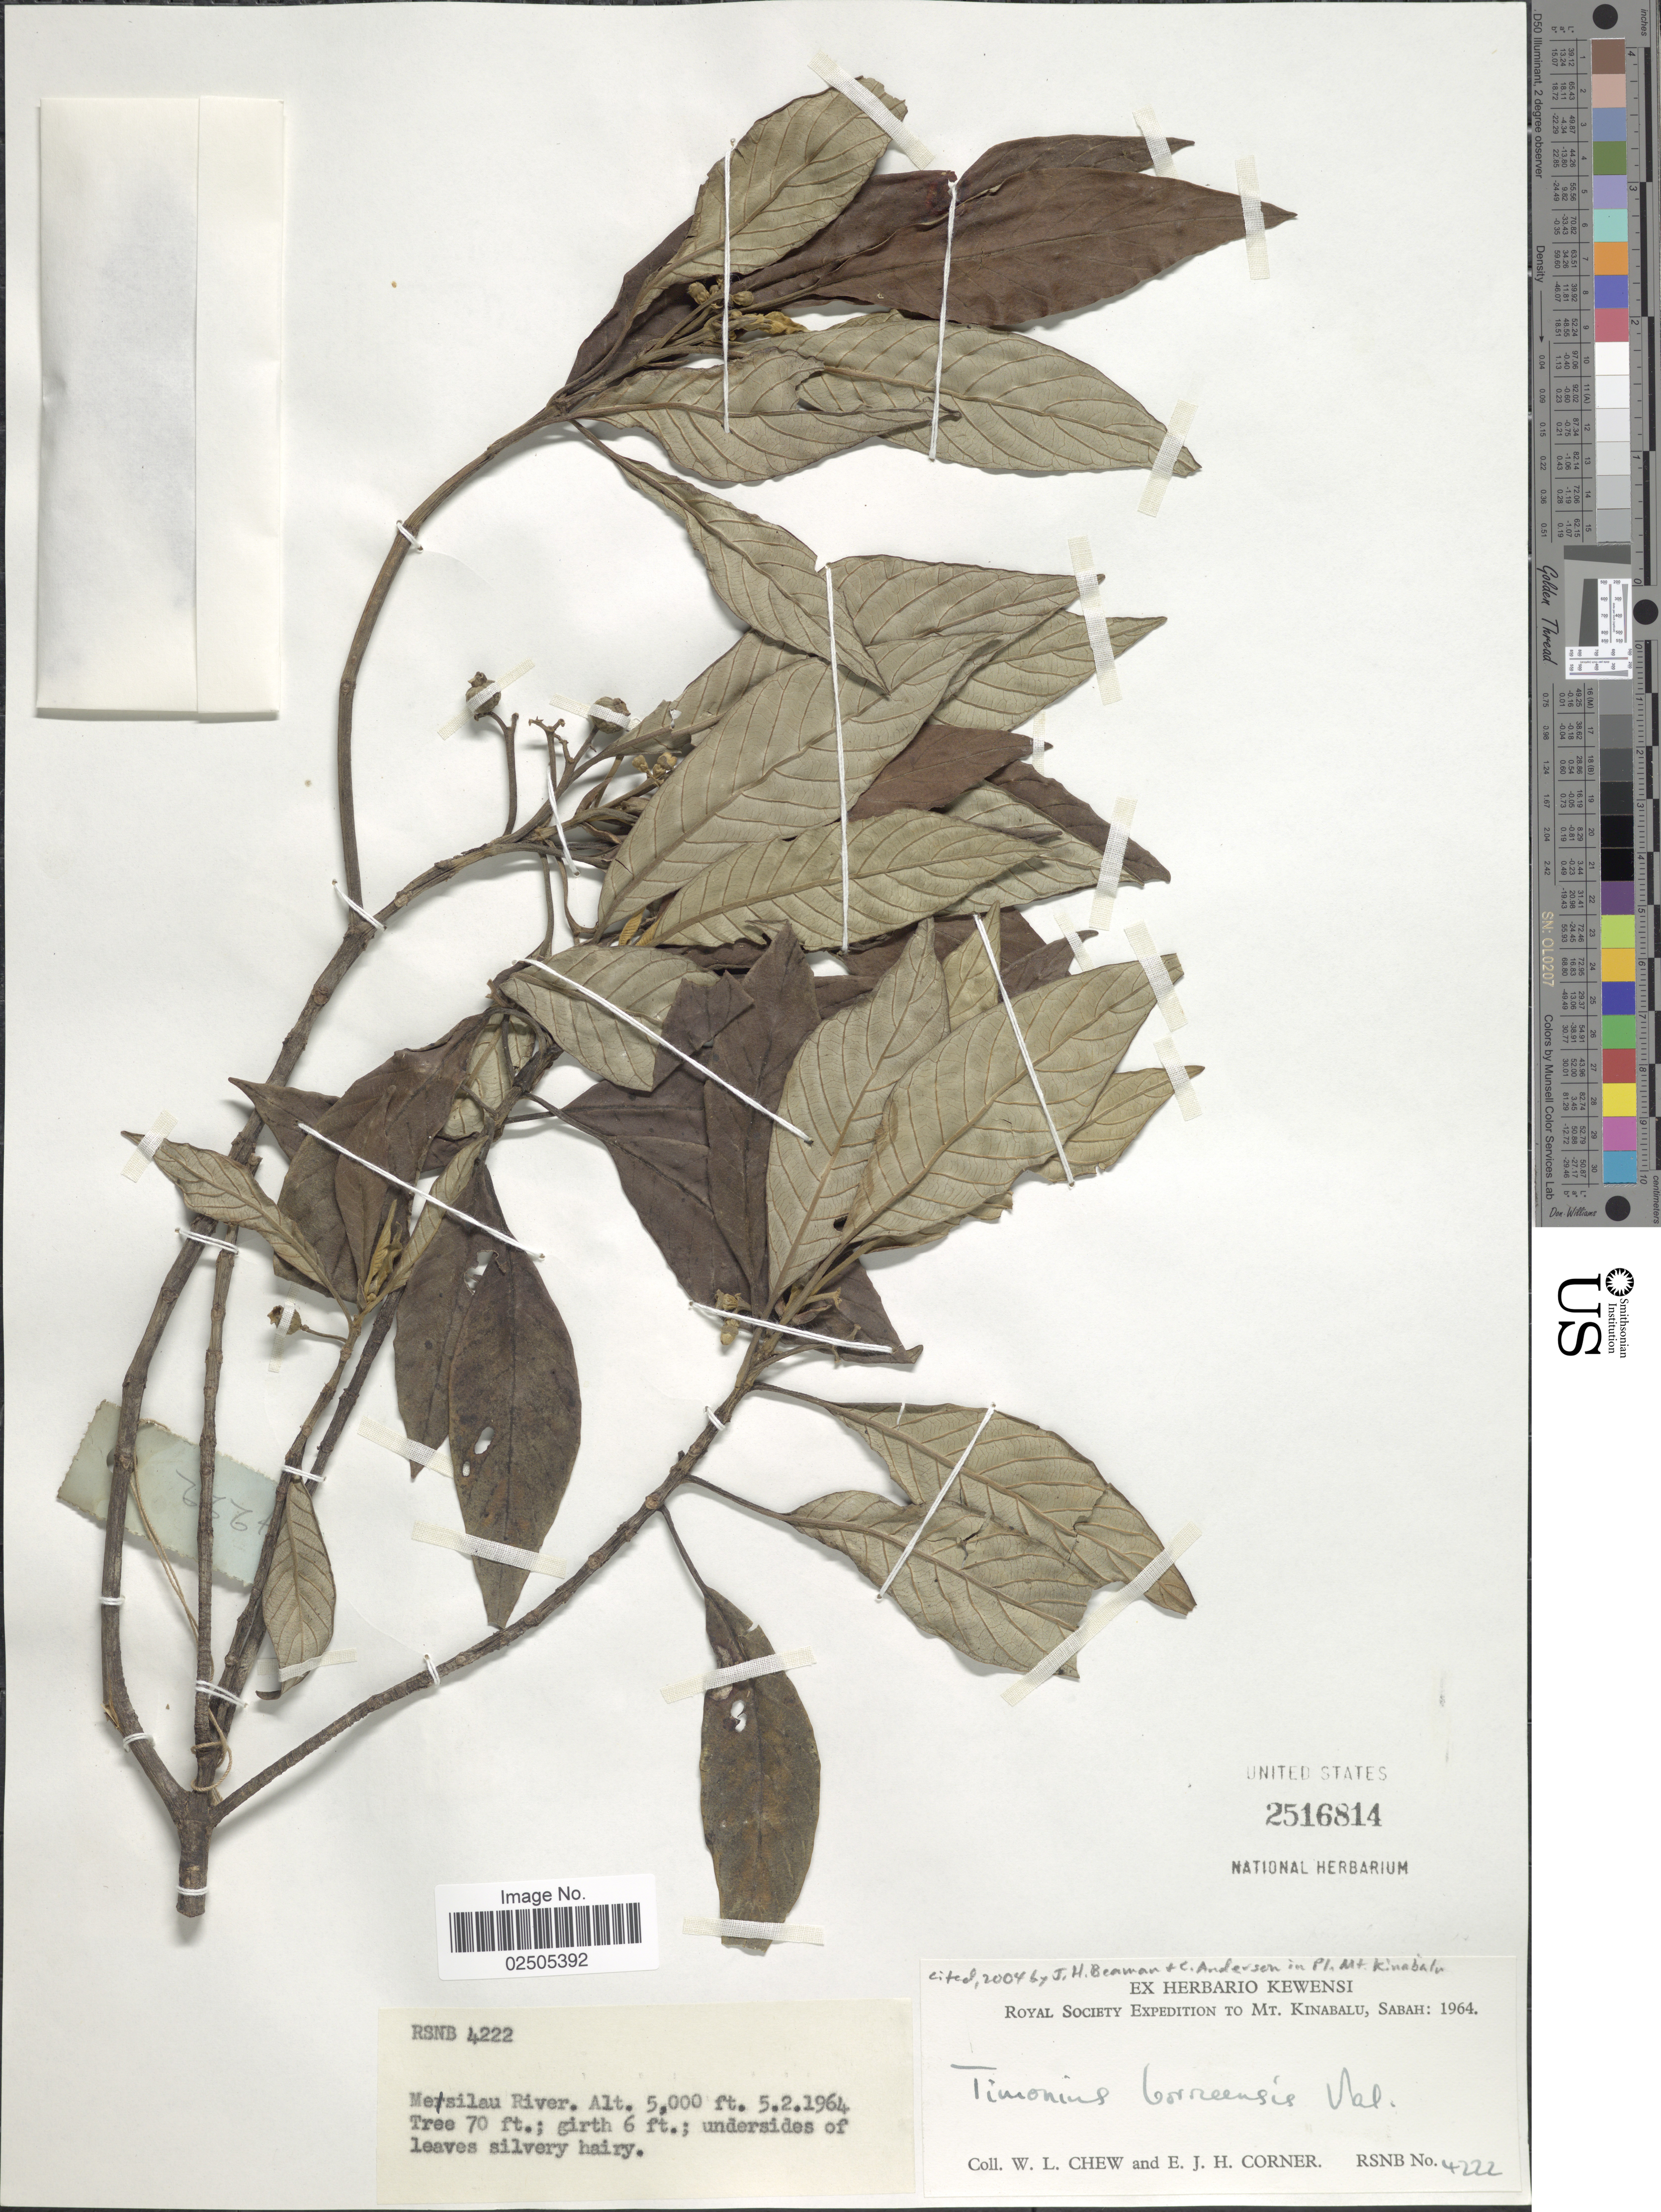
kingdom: Plantae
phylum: Tracheophyta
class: Magnoliopsida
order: Gentianales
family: Rubiaceae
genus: Timonius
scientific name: Timonius borneensis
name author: Valeton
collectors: W. Chew & E. Corner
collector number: RSNB4222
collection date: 1964-02-05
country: Malaysia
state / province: Sabah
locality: Mt. Kinabalu, Mesilau River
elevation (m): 1524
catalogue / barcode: US 2516814